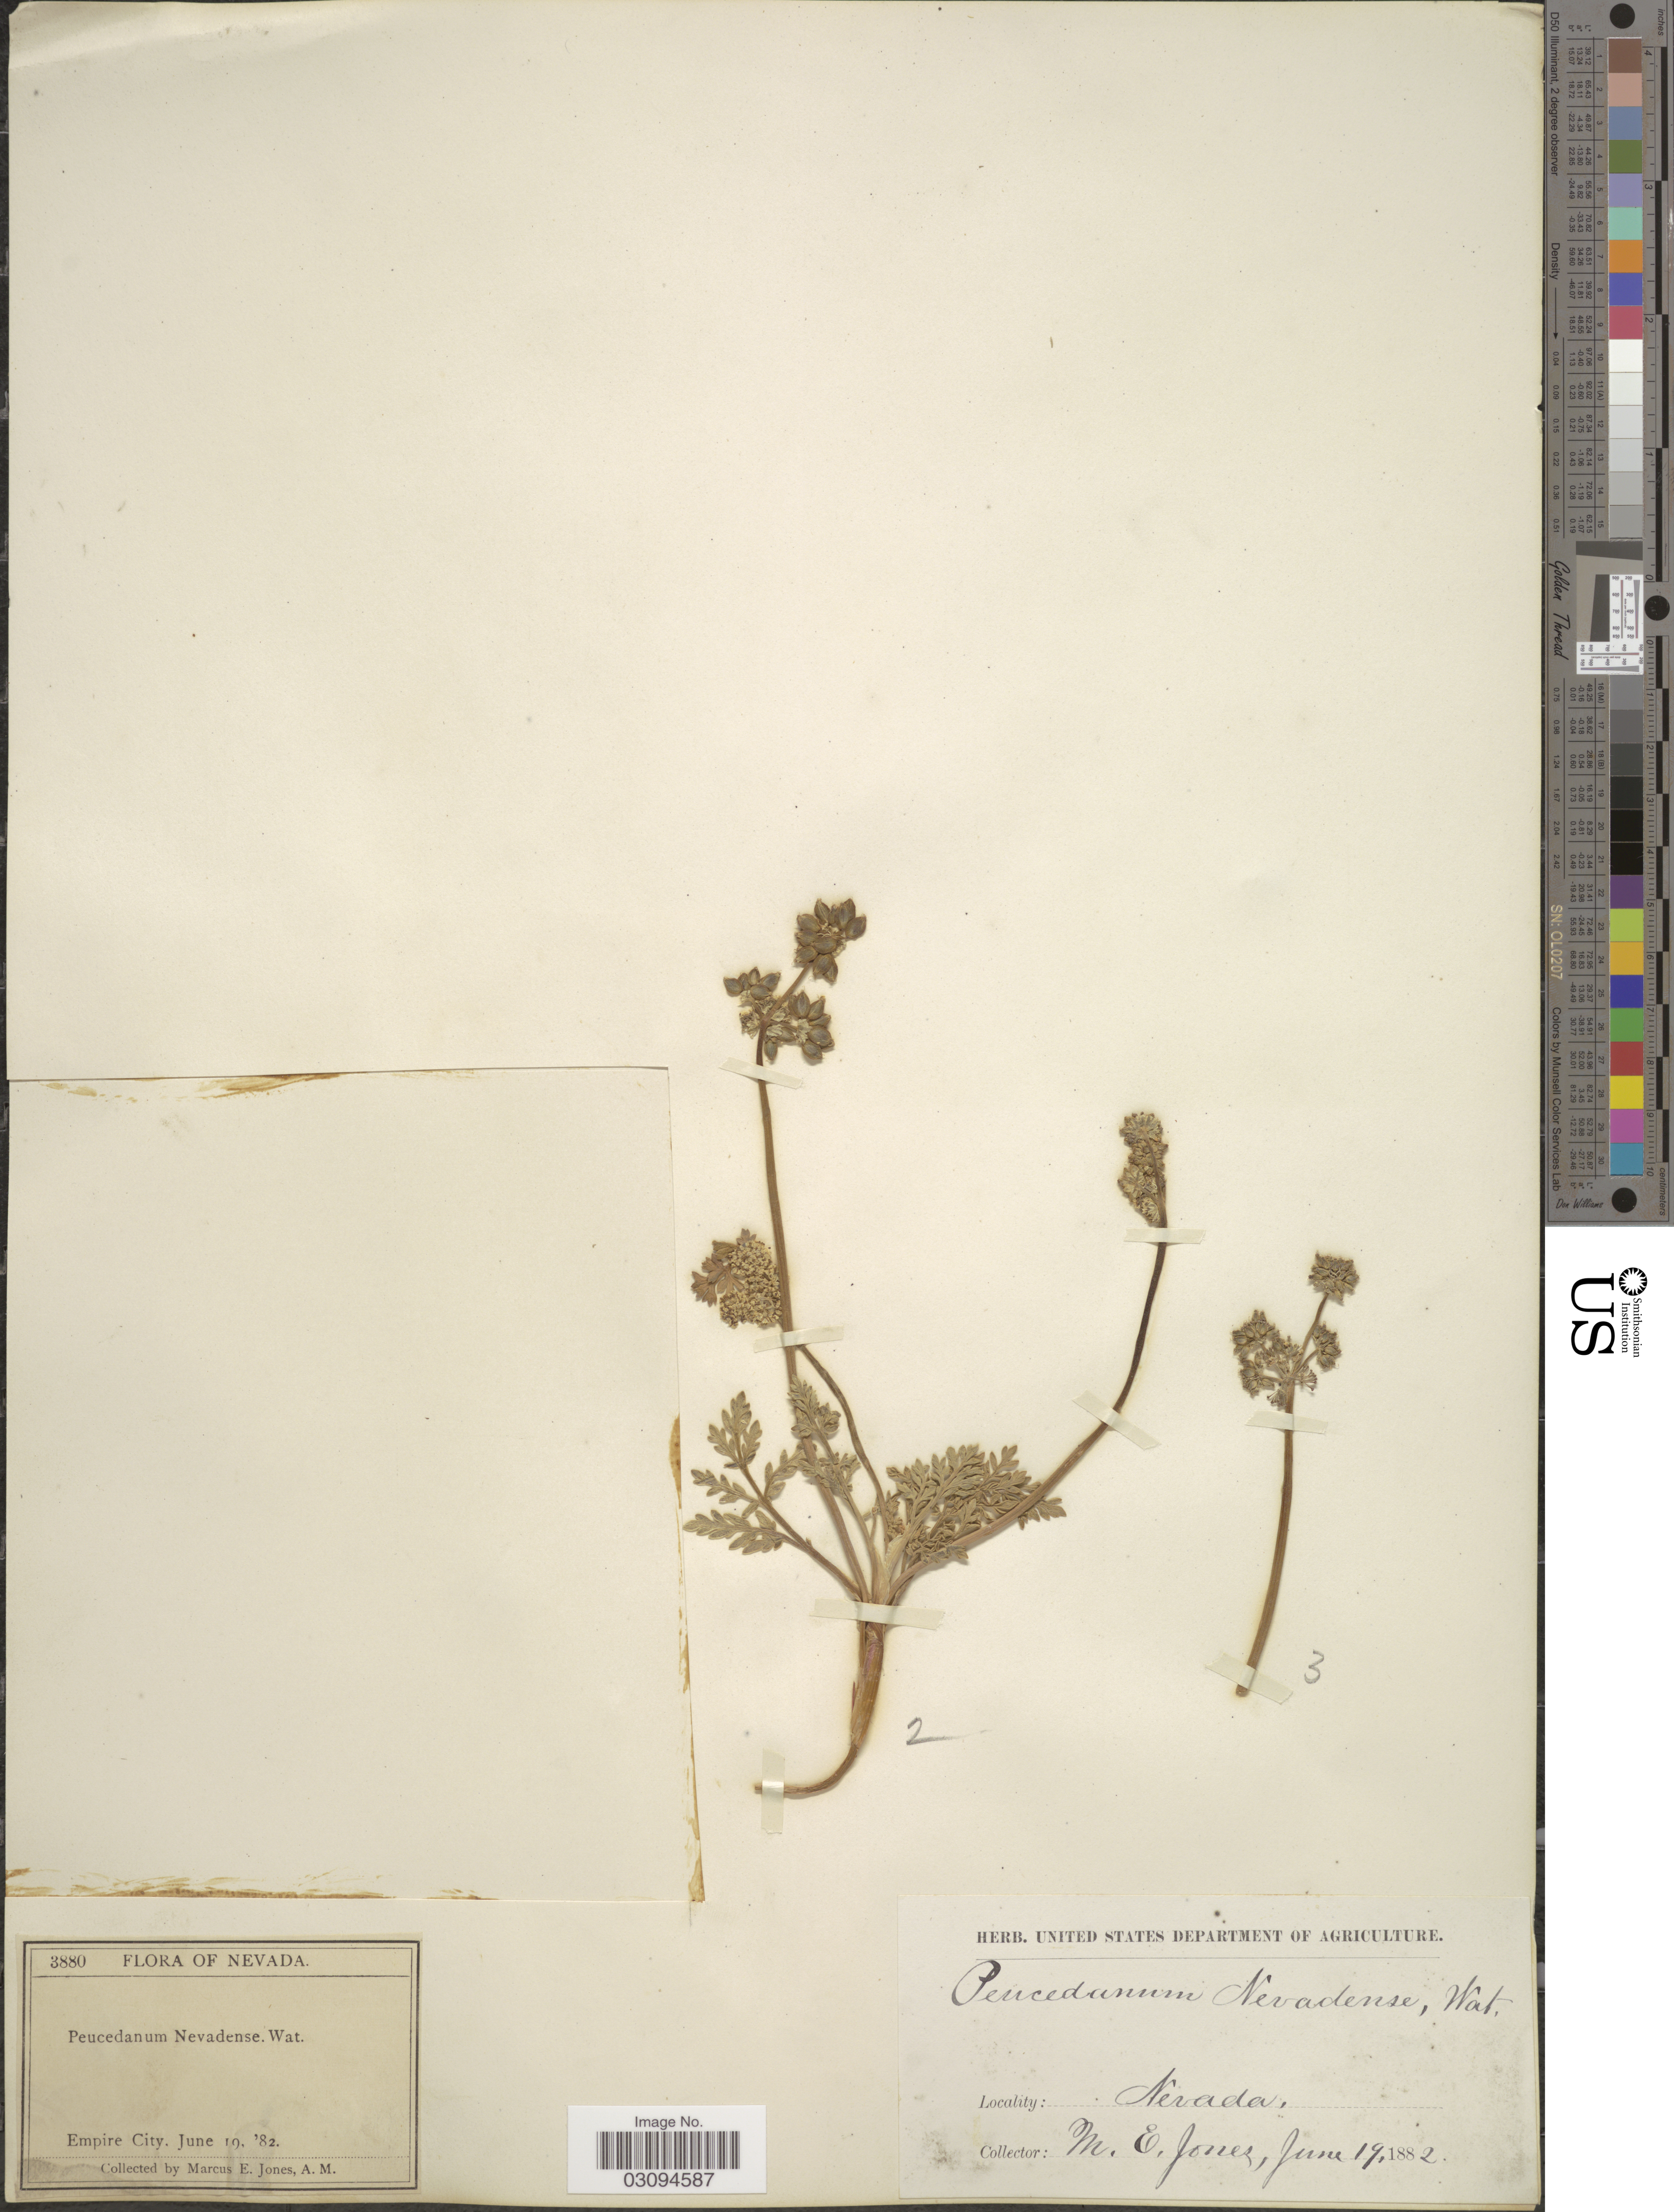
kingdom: Plantae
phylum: Tracheophyta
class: Magnoliopsida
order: Apiales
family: Apiaceae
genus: Lomatium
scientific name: Lomatium nevadense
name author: (S. Watson) J.M. Coult. & Rose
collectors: M. E. Jones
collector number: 3880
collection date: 1882-06-19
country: United States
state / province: Nevada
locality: Empire City.